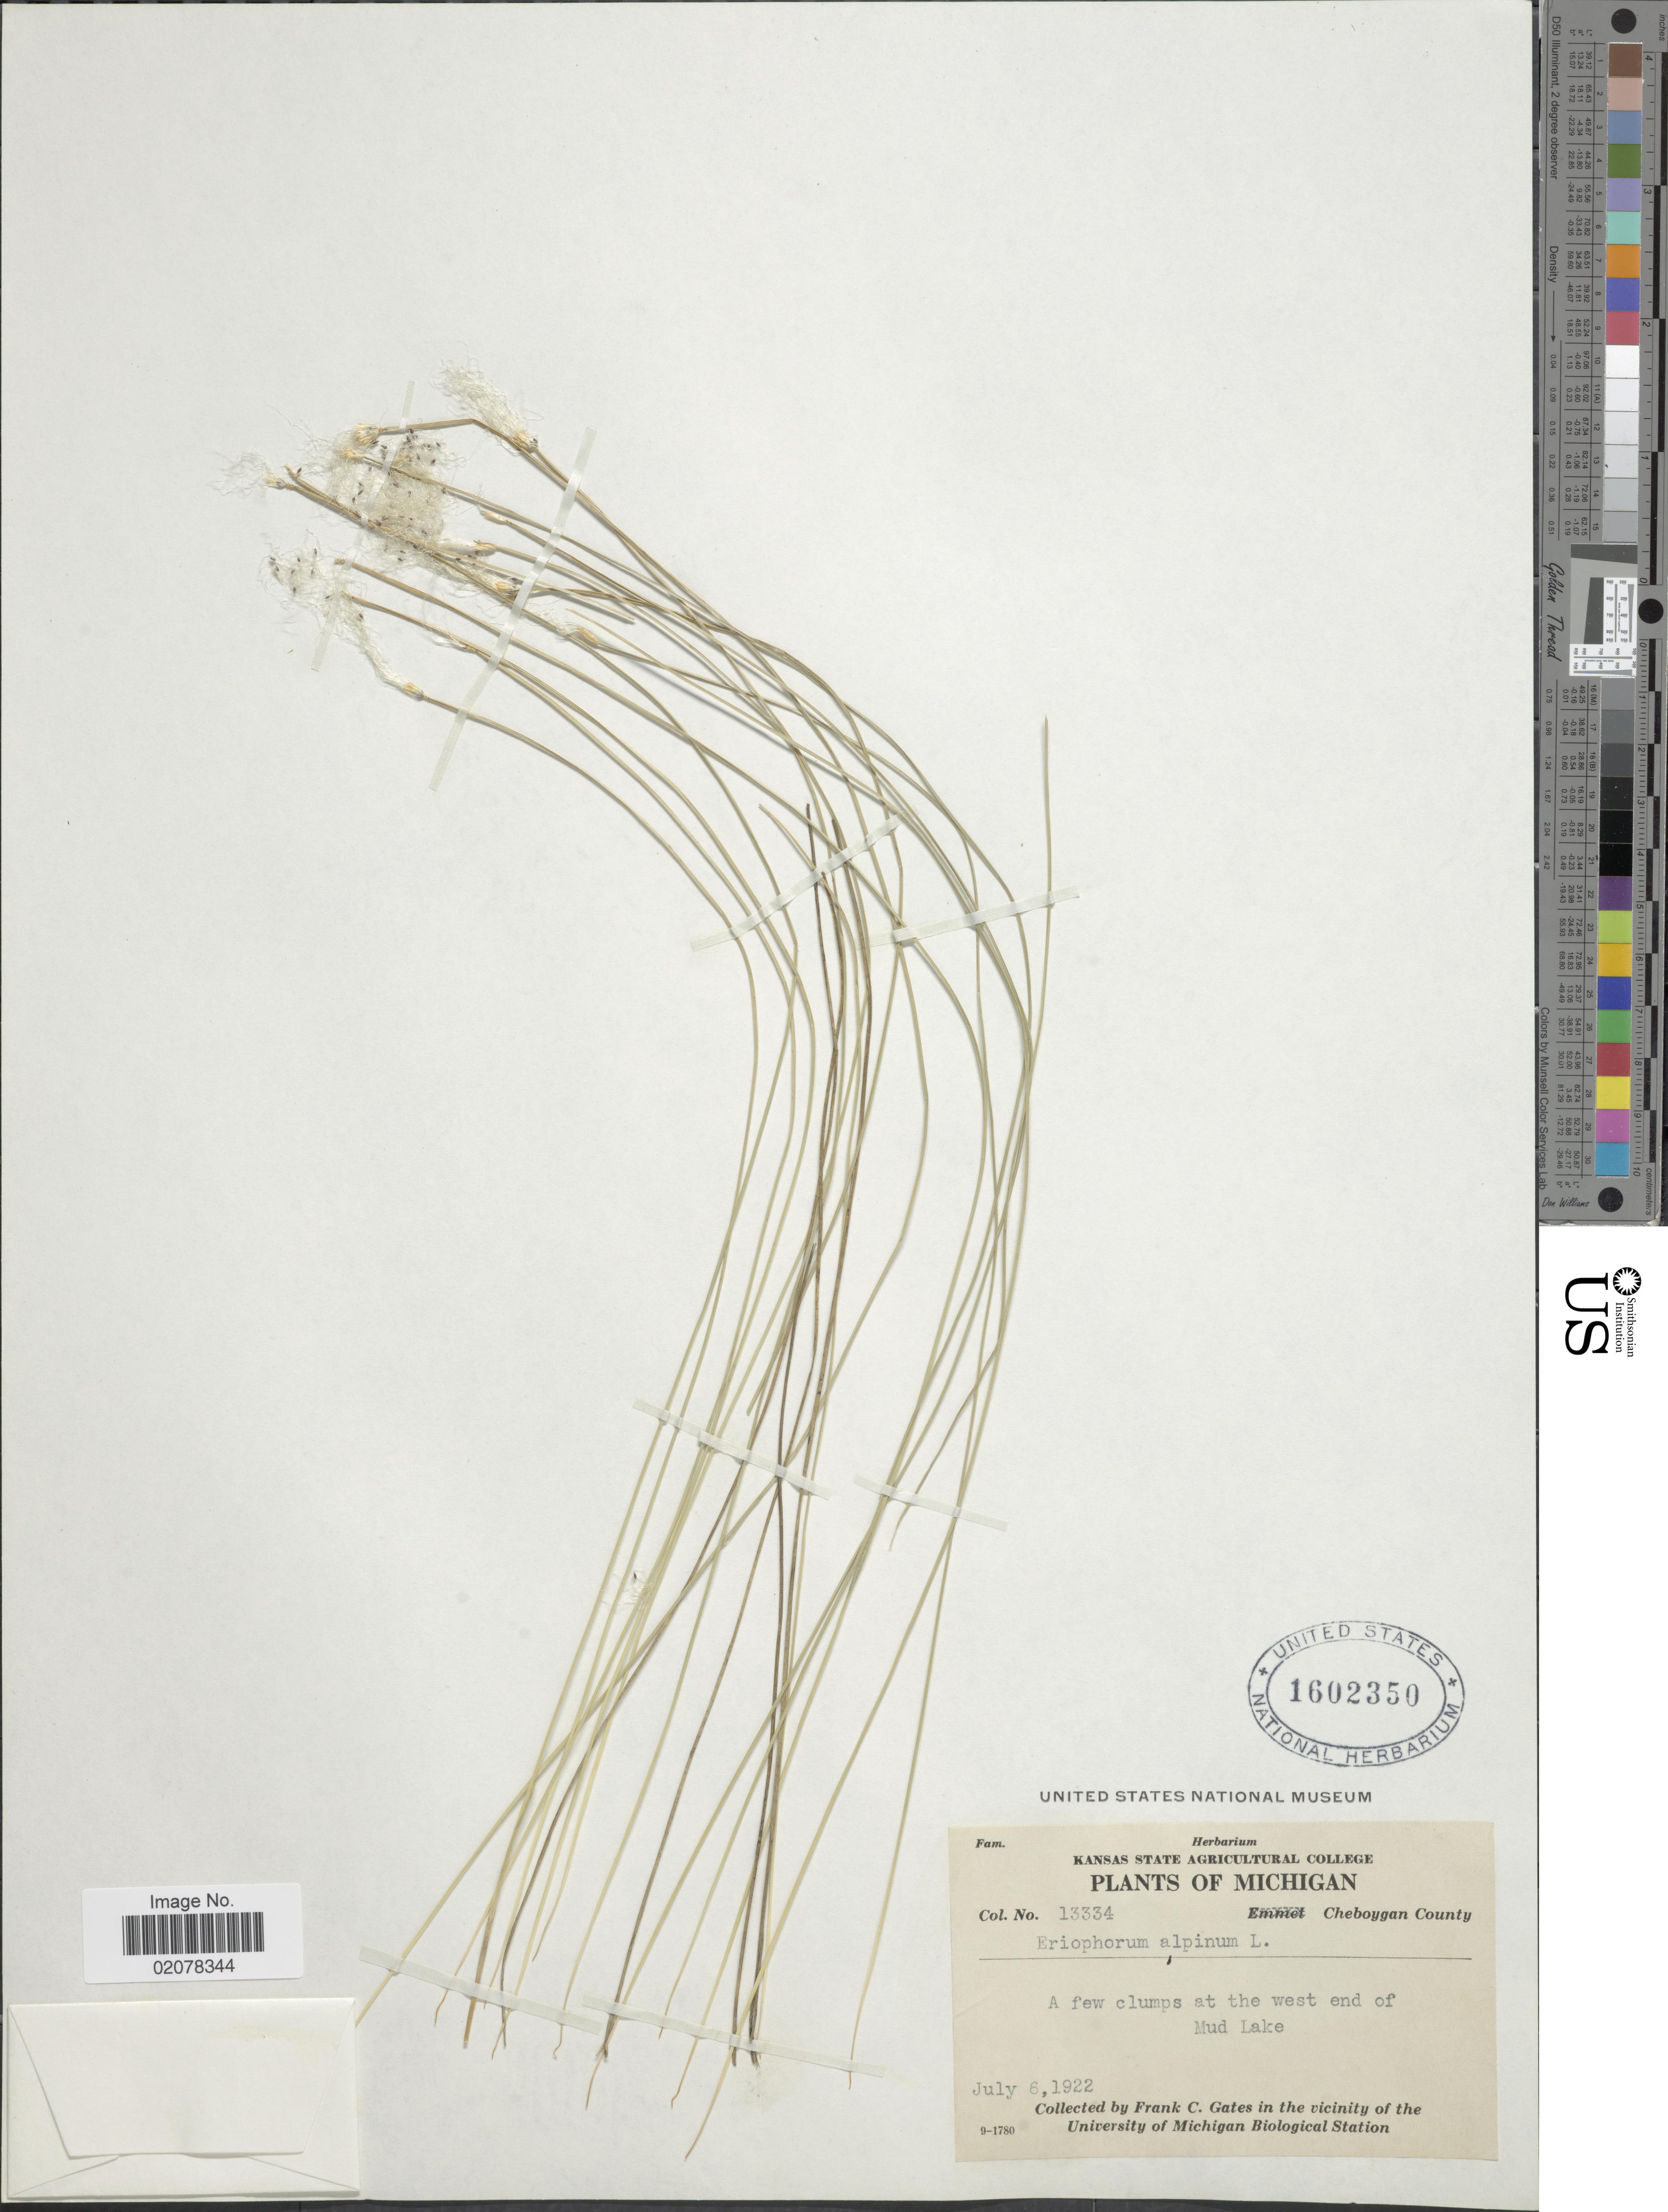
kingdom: Plantae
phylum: Tracheophyta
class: Liliopsida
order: Poales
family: Cyperaceae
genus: Trichophorum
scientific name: Trichophorum alpinum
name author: (L.) Pers.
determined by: Strong, M. T., (US), Smithsonian Institution - National Museum of Natural History (UNITED STATES)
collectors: F. C. Gates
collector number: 1334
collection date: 1922-07-06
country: United States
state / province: Michigan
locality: A few clumps at the west end of Mud Lake, Cheboygan County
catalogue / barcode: US 1602350